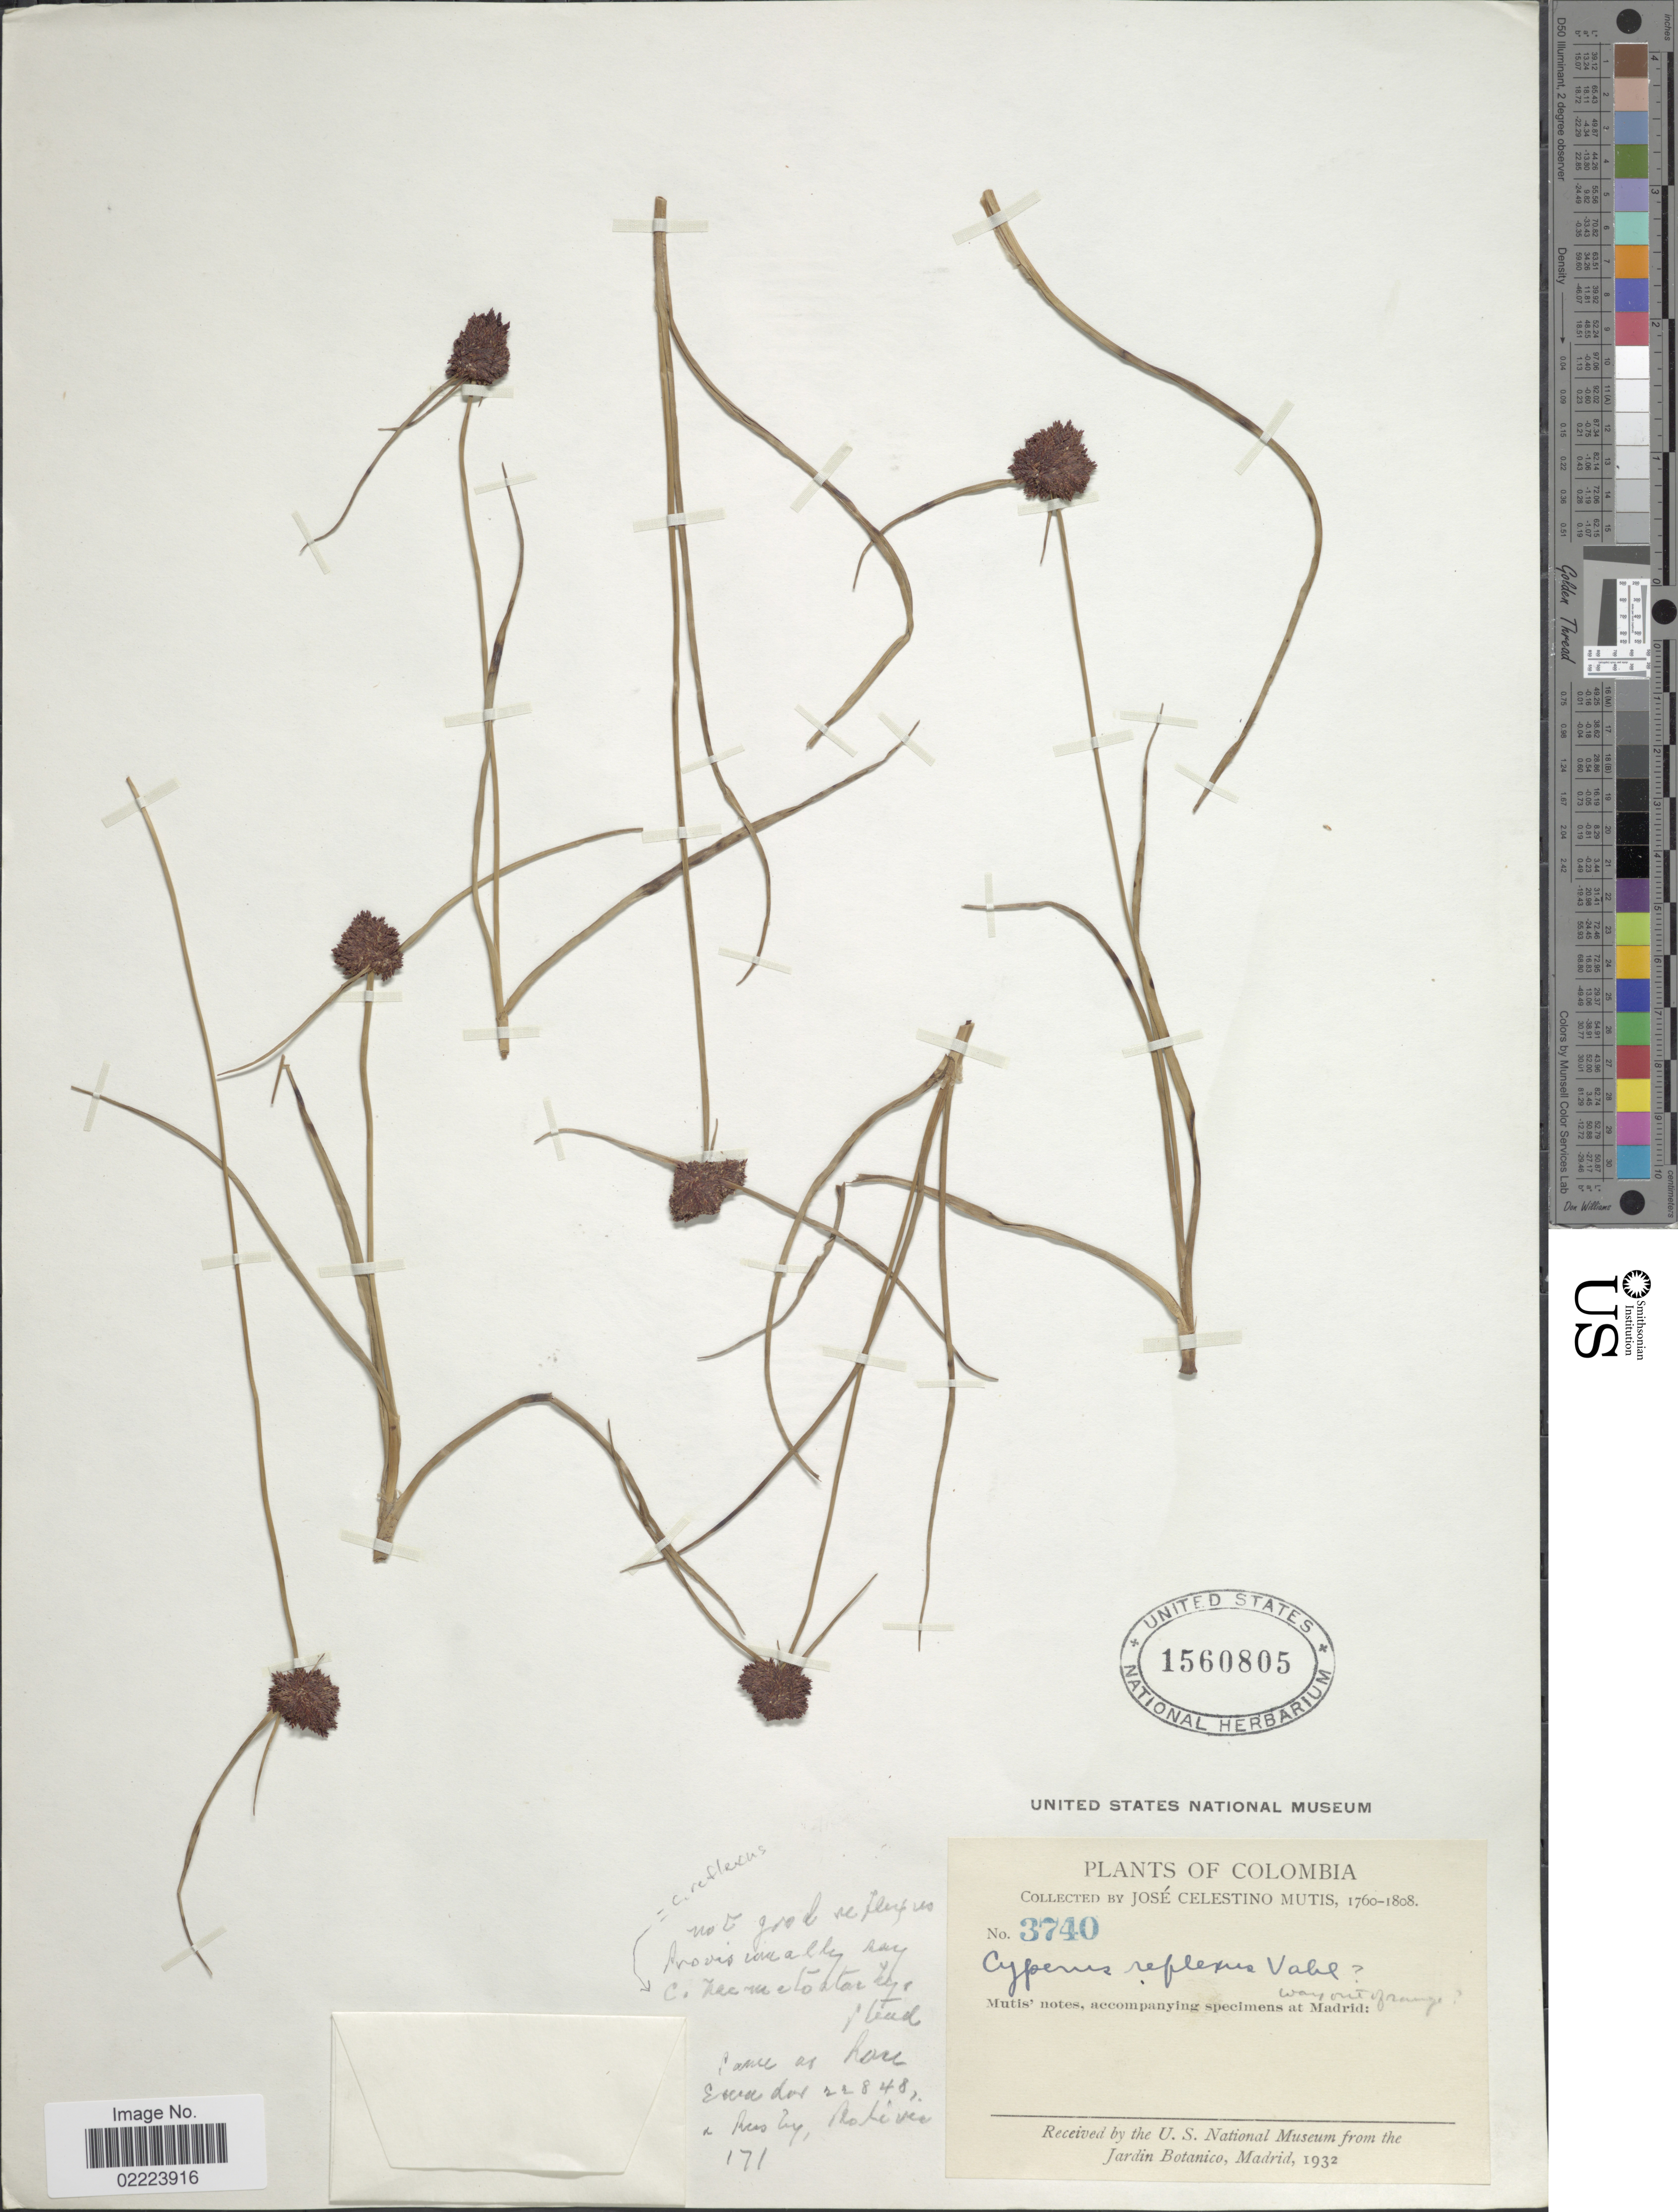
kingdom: Plantae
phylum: Tracheophyta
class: Liliopsida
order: Poales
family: Cyperaceae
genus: Cyperus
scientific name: Cyperus reflexus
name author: Vahl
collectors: J. C. B. Mutis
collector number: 3740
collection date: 1760/1808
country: Colombia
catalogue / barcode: US 1560805